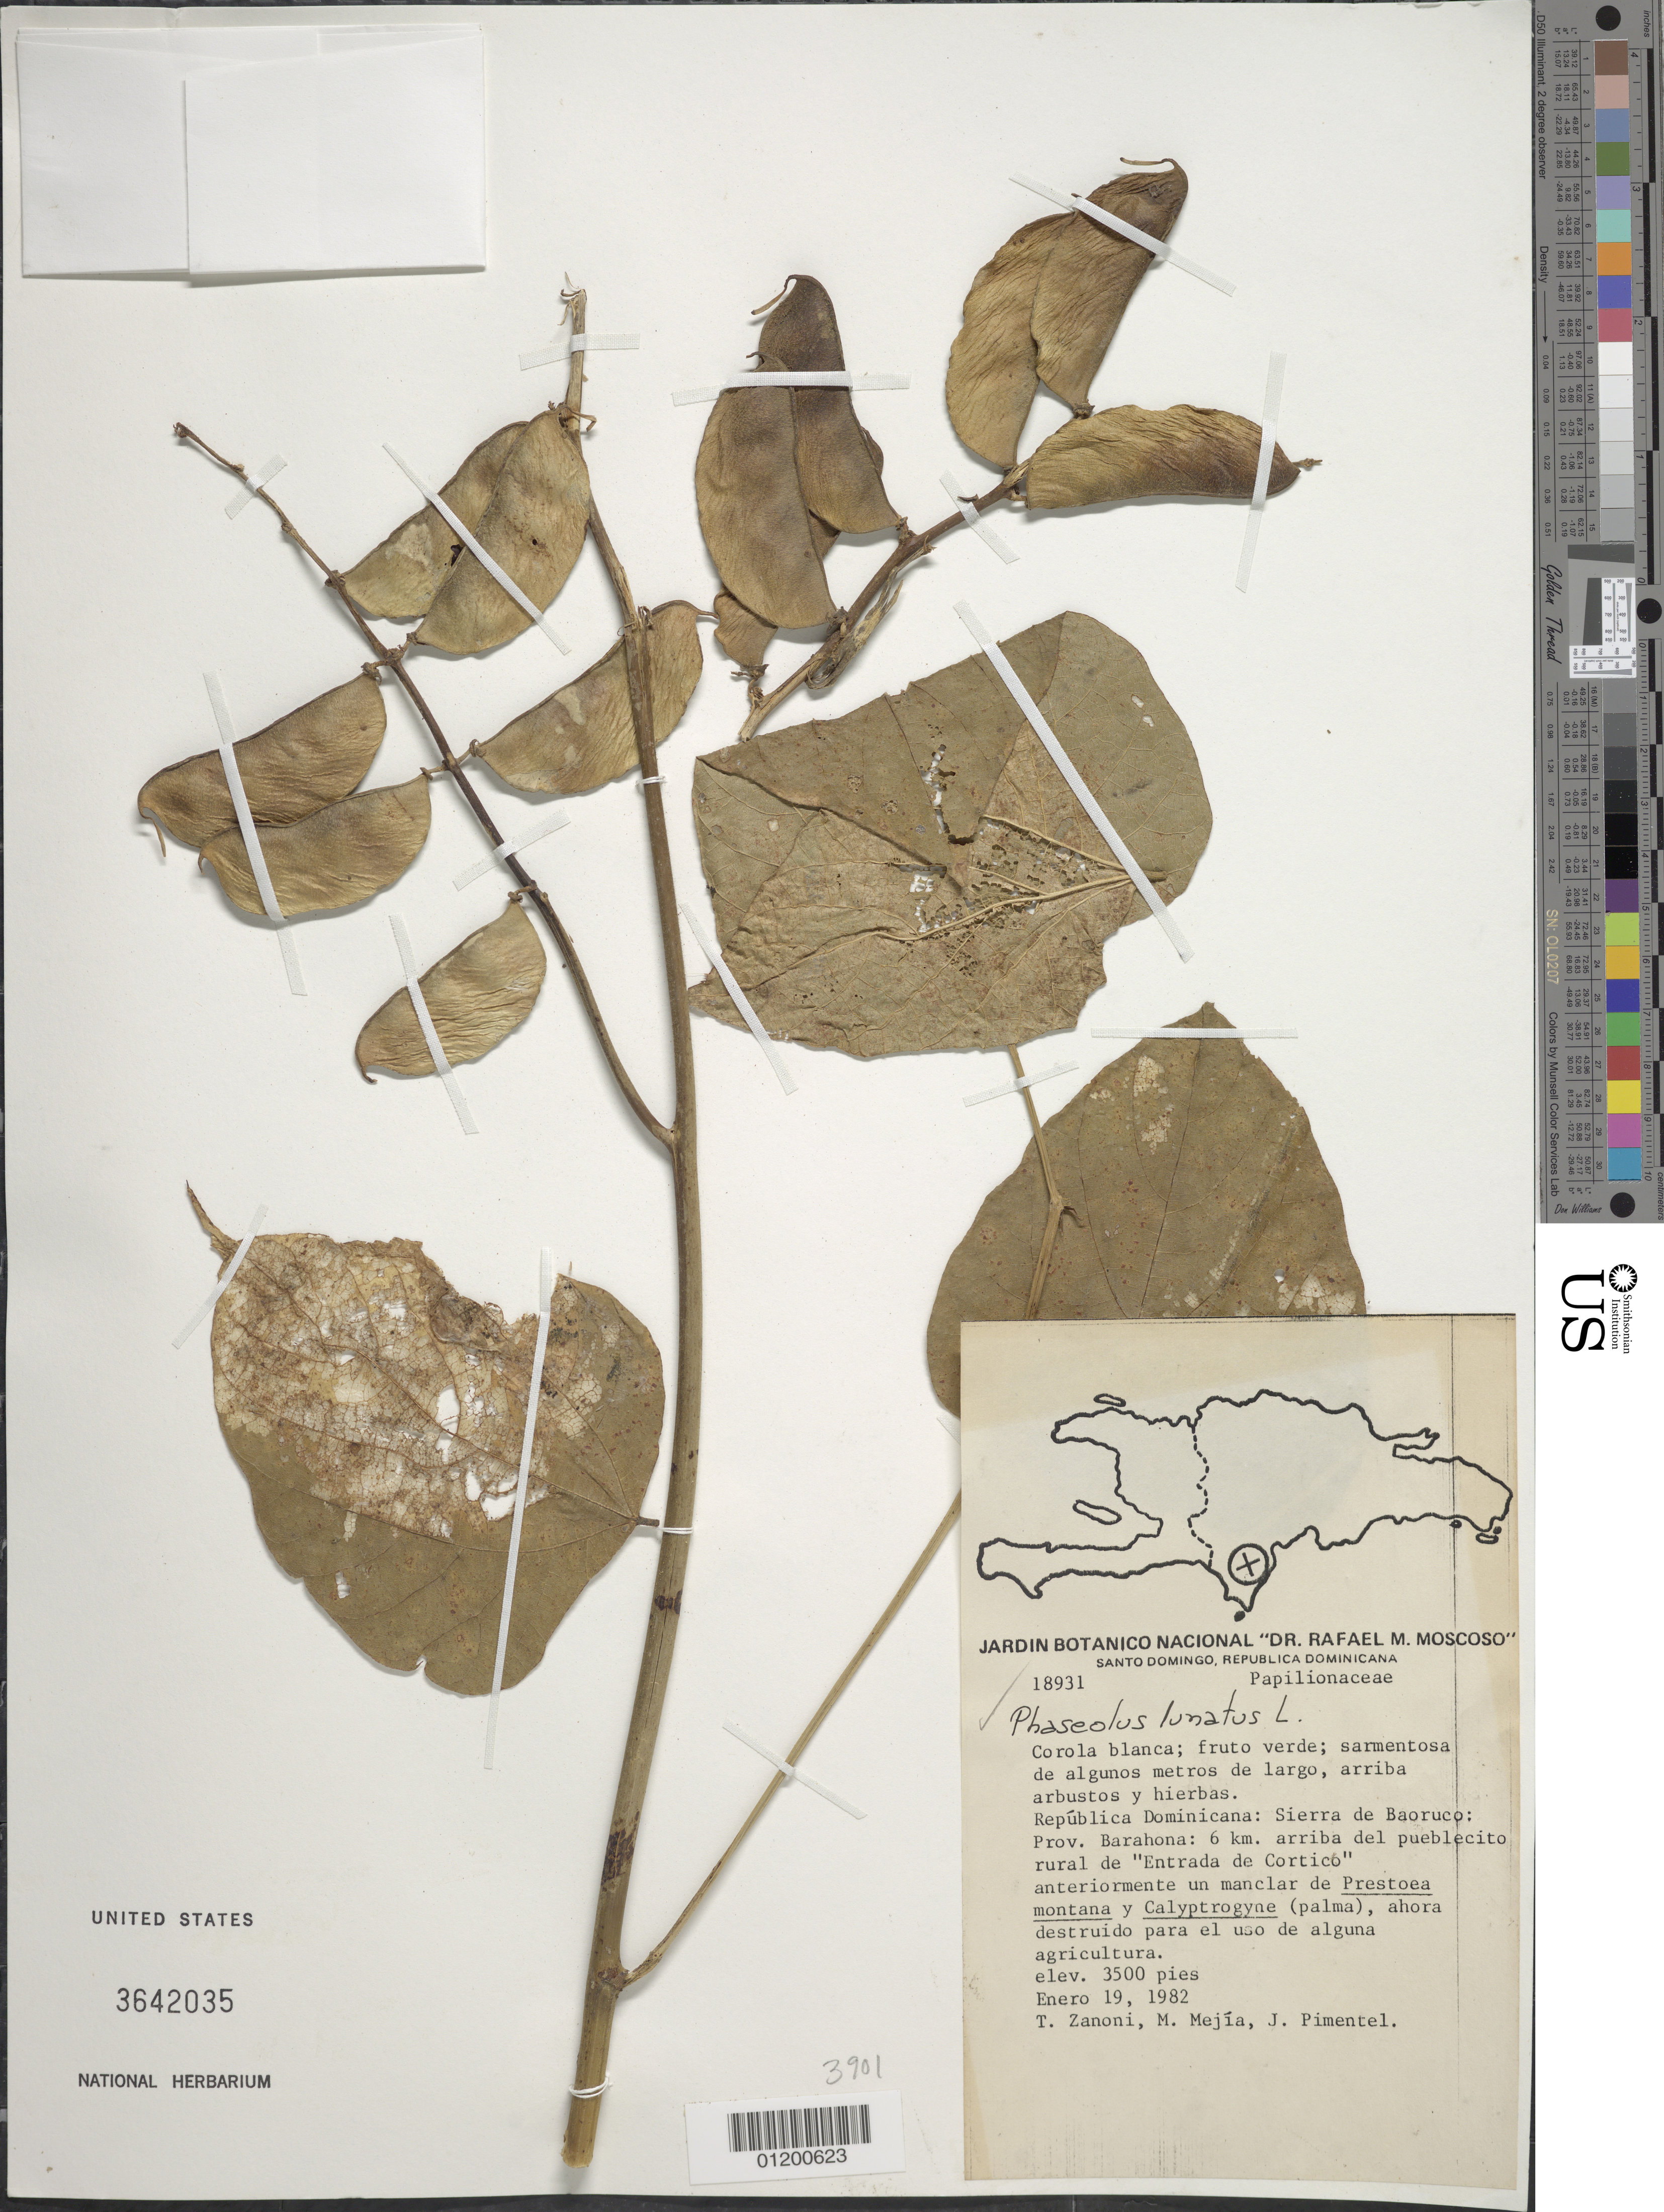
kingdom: Plantae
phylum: Tracheophyta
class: Magnoliopsida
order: Fabales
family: Fabaceae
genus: Phaseolus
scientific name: Phaseolus lunatus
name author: L.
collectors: T. A. Zanoni, M. Mejia & J. Pimentel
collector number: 18931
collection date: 1982-01-19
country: Dominican Republic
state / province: Barahona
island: Hispaniola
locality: Sierra de Baoruco: 6 km above the rural village of "Entrada de Cortico."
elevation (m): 3500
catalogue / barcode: US 3642035